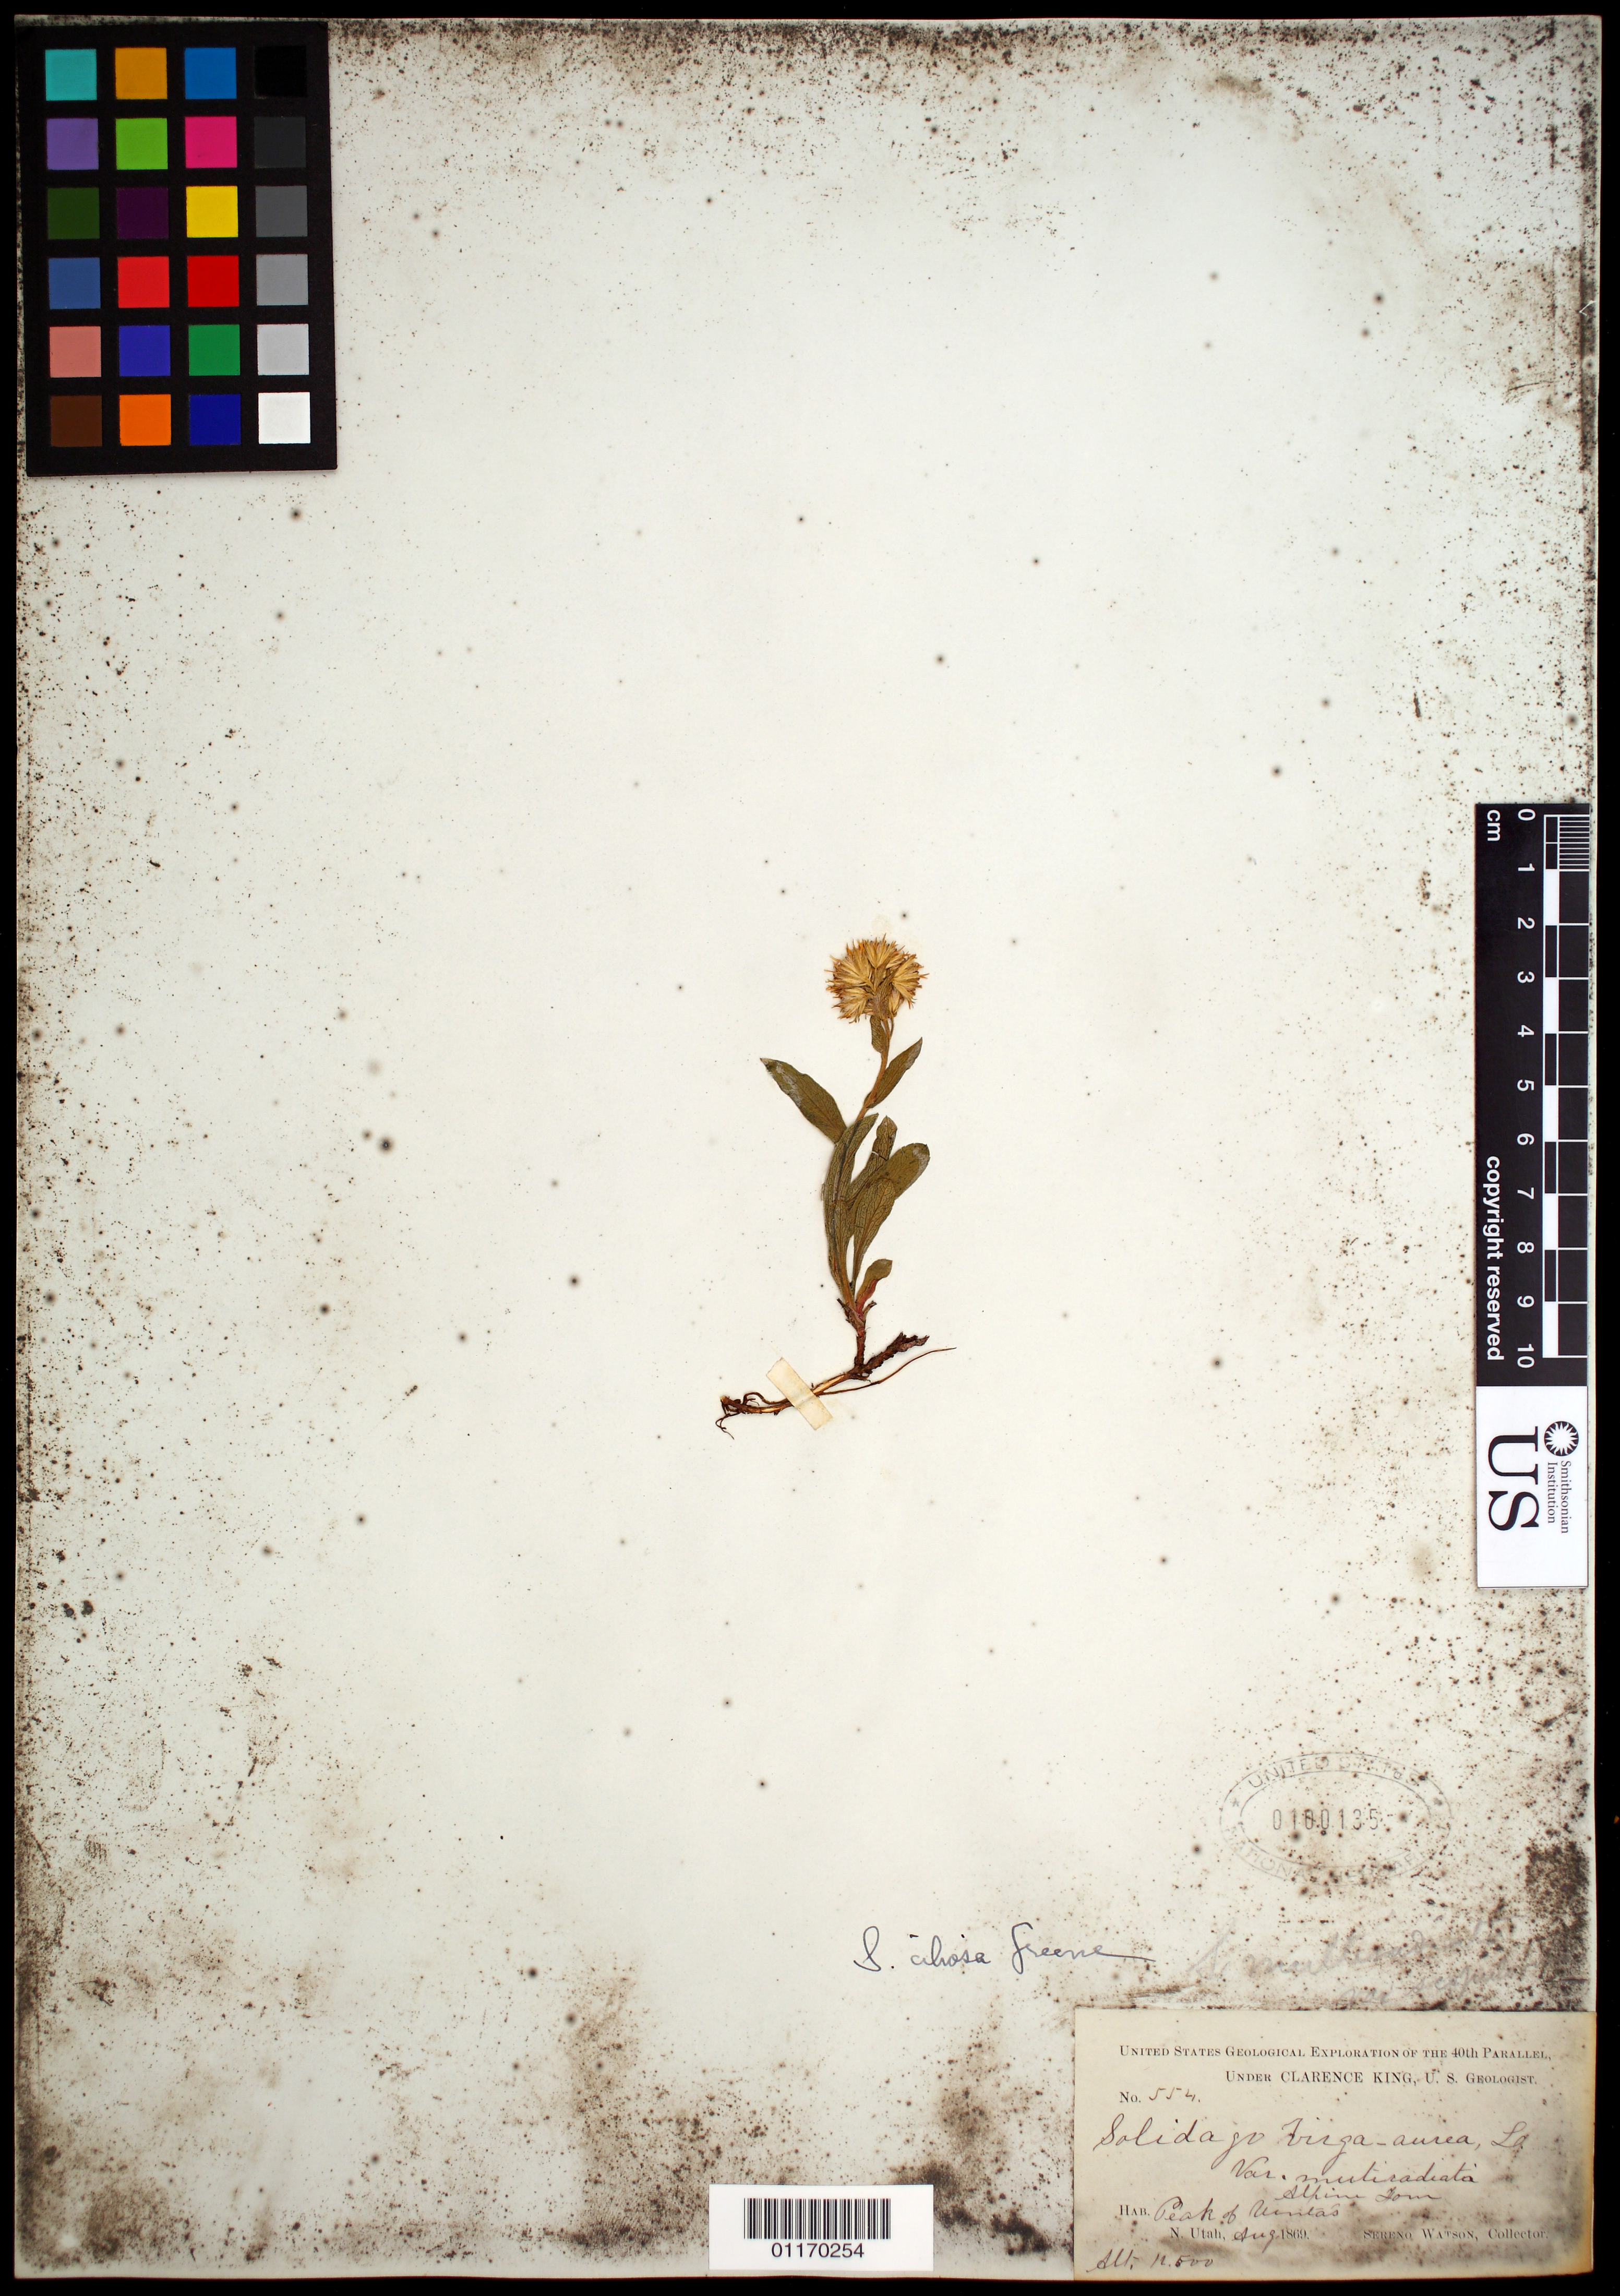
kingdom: Plantae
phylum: Tracheophyta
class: Magnoliopsida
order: Asterales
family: Asteraceae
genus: Solidago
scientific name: Solidago ciliosa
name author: Greene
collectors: S. Watson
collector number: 554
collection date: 1869-08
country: United States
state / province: Utah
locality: Peak of Uintas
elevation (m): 3810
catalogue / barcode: US 100135